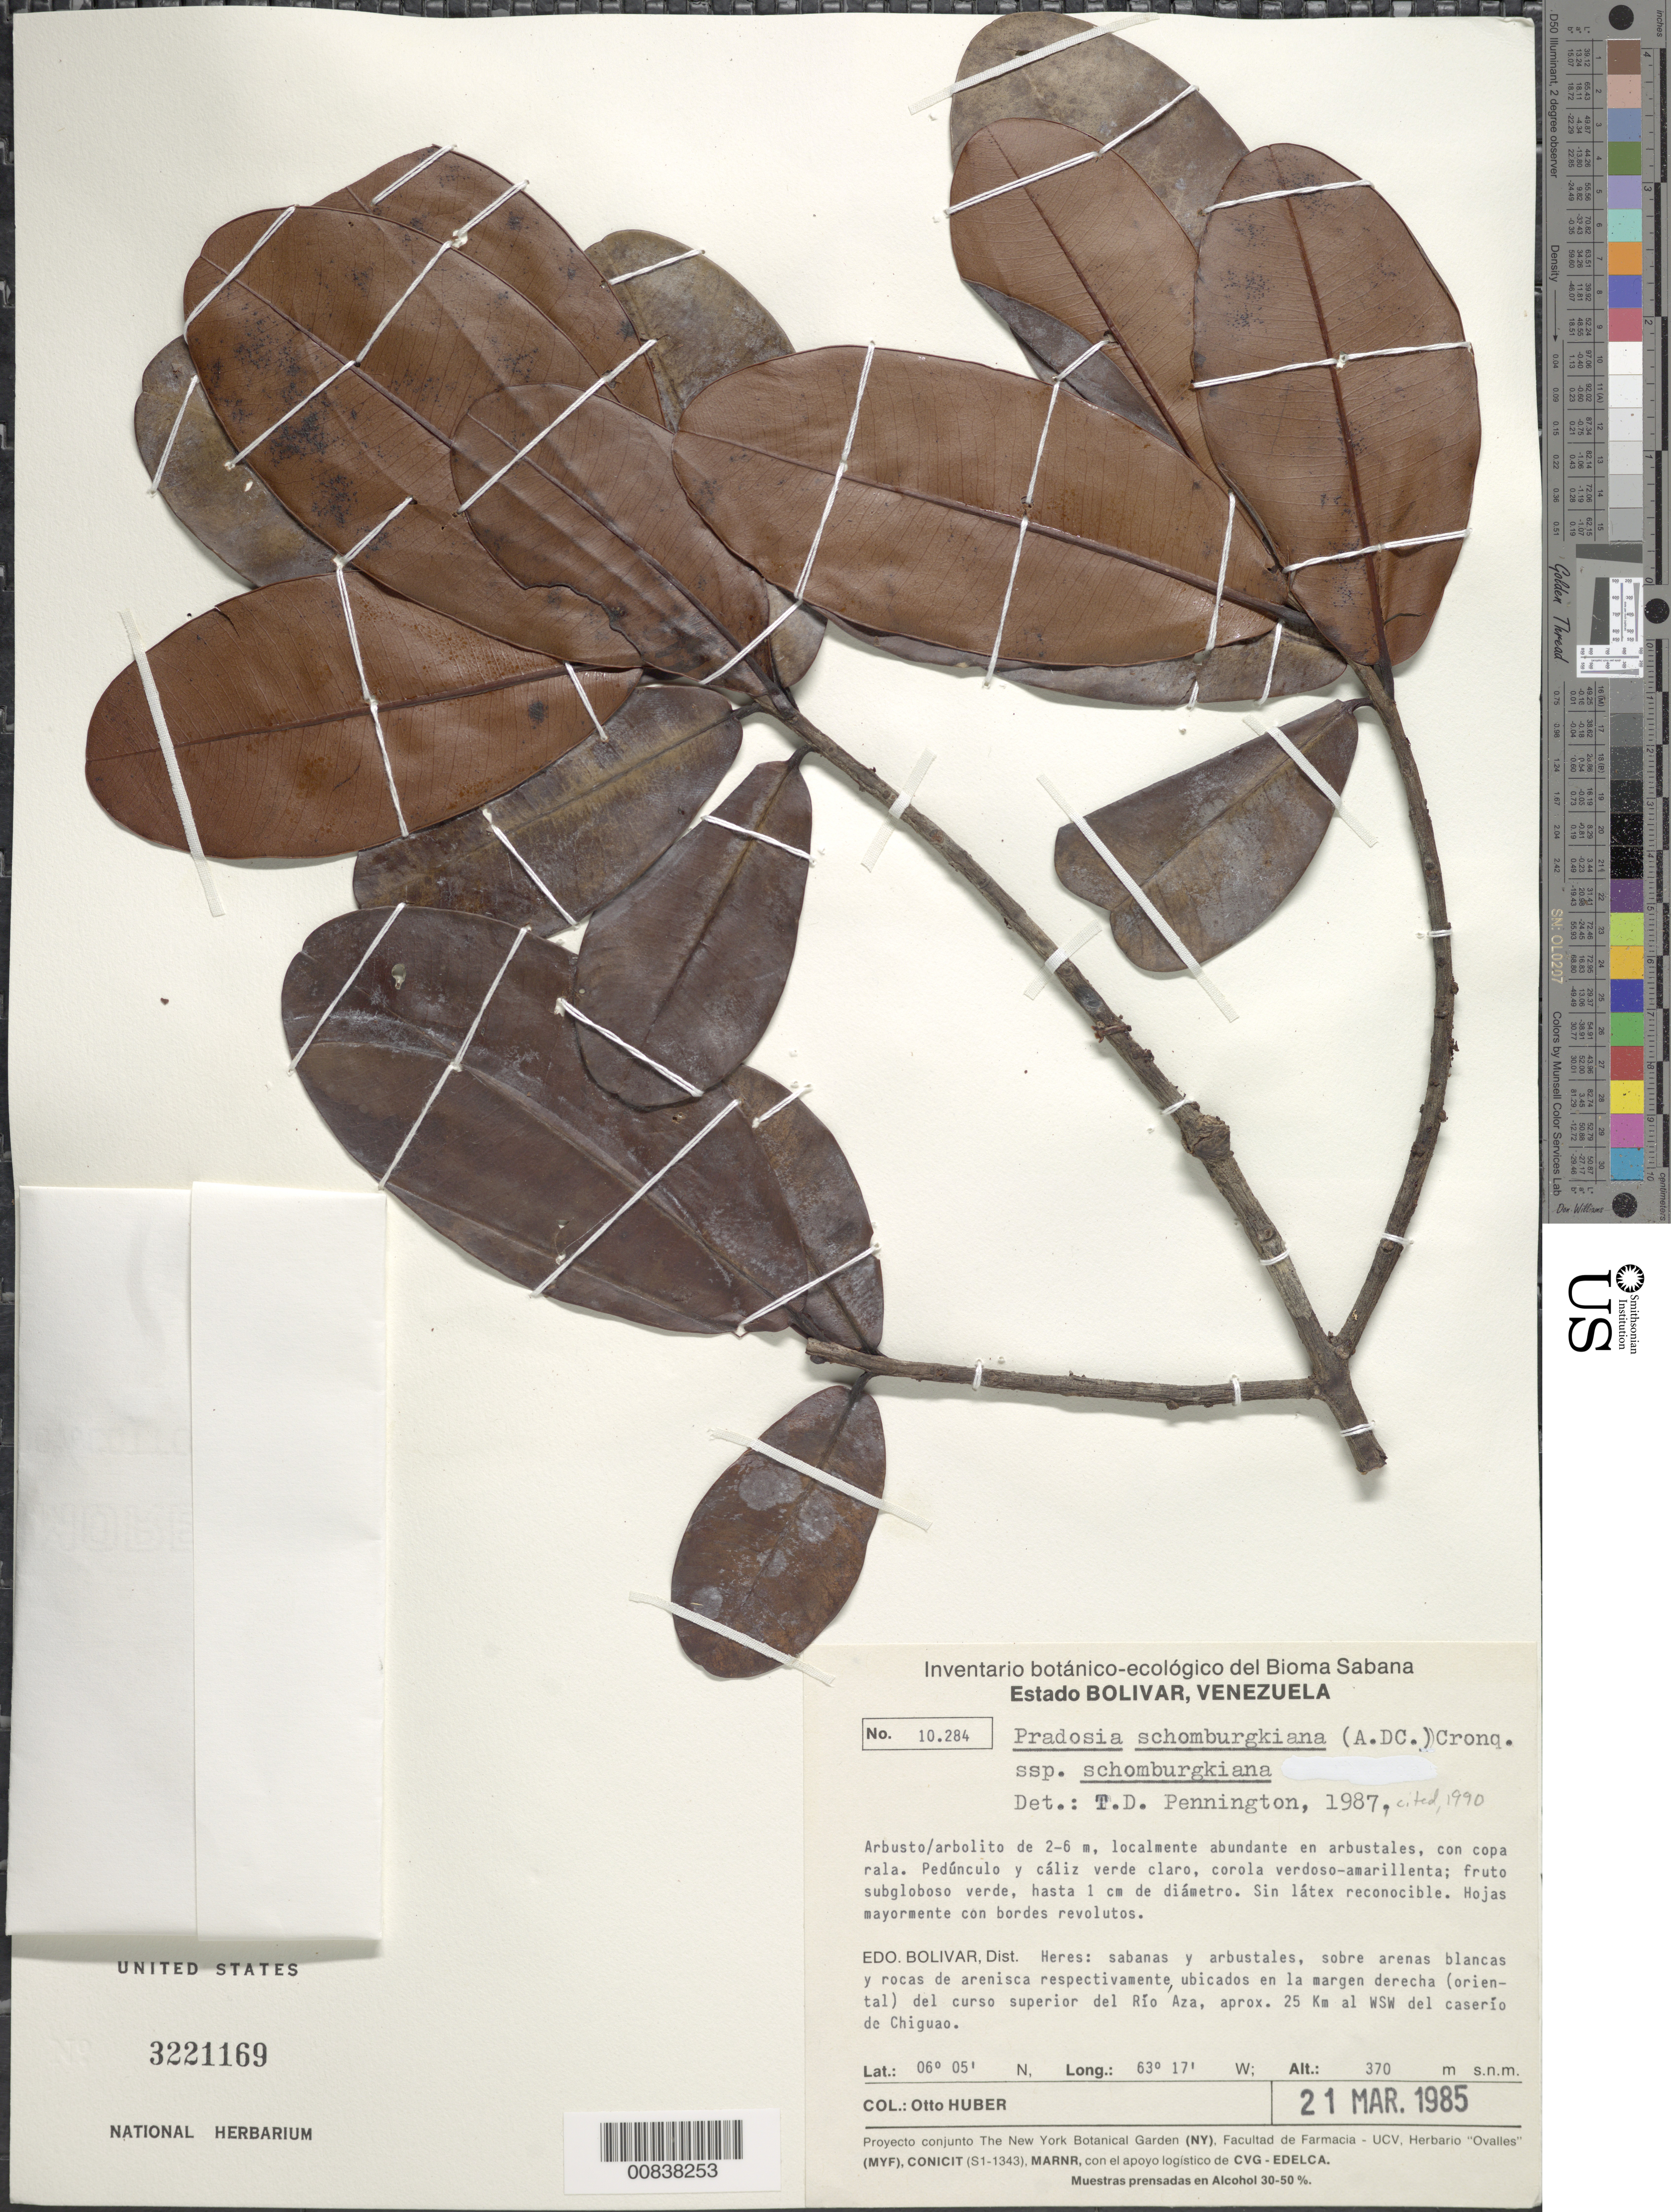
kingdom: Plantae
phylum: Tracheophyta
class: Magnoliopsida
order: Ericales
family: Sapotaceae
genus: Pradosia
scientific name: Pradosia schomburgkiana subsp. schomburgkiana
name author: (A. DC.) Cronq.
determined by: Pennington, T. D., (K)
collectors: O. Huber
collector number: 10284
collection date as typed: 21-Mar-85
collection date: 1985-03-21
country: Venezuela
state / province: Bolívar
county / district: Heres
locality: Río Aza, 25 km WSW del caserío de Chiguao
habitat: Arbustales; sabanas y arbustales, sobre arenas blancas y rocas de arenisca respectivamente ubicados en la margen derecha del curso superior del rio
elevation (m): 370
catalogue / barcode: US 3221169